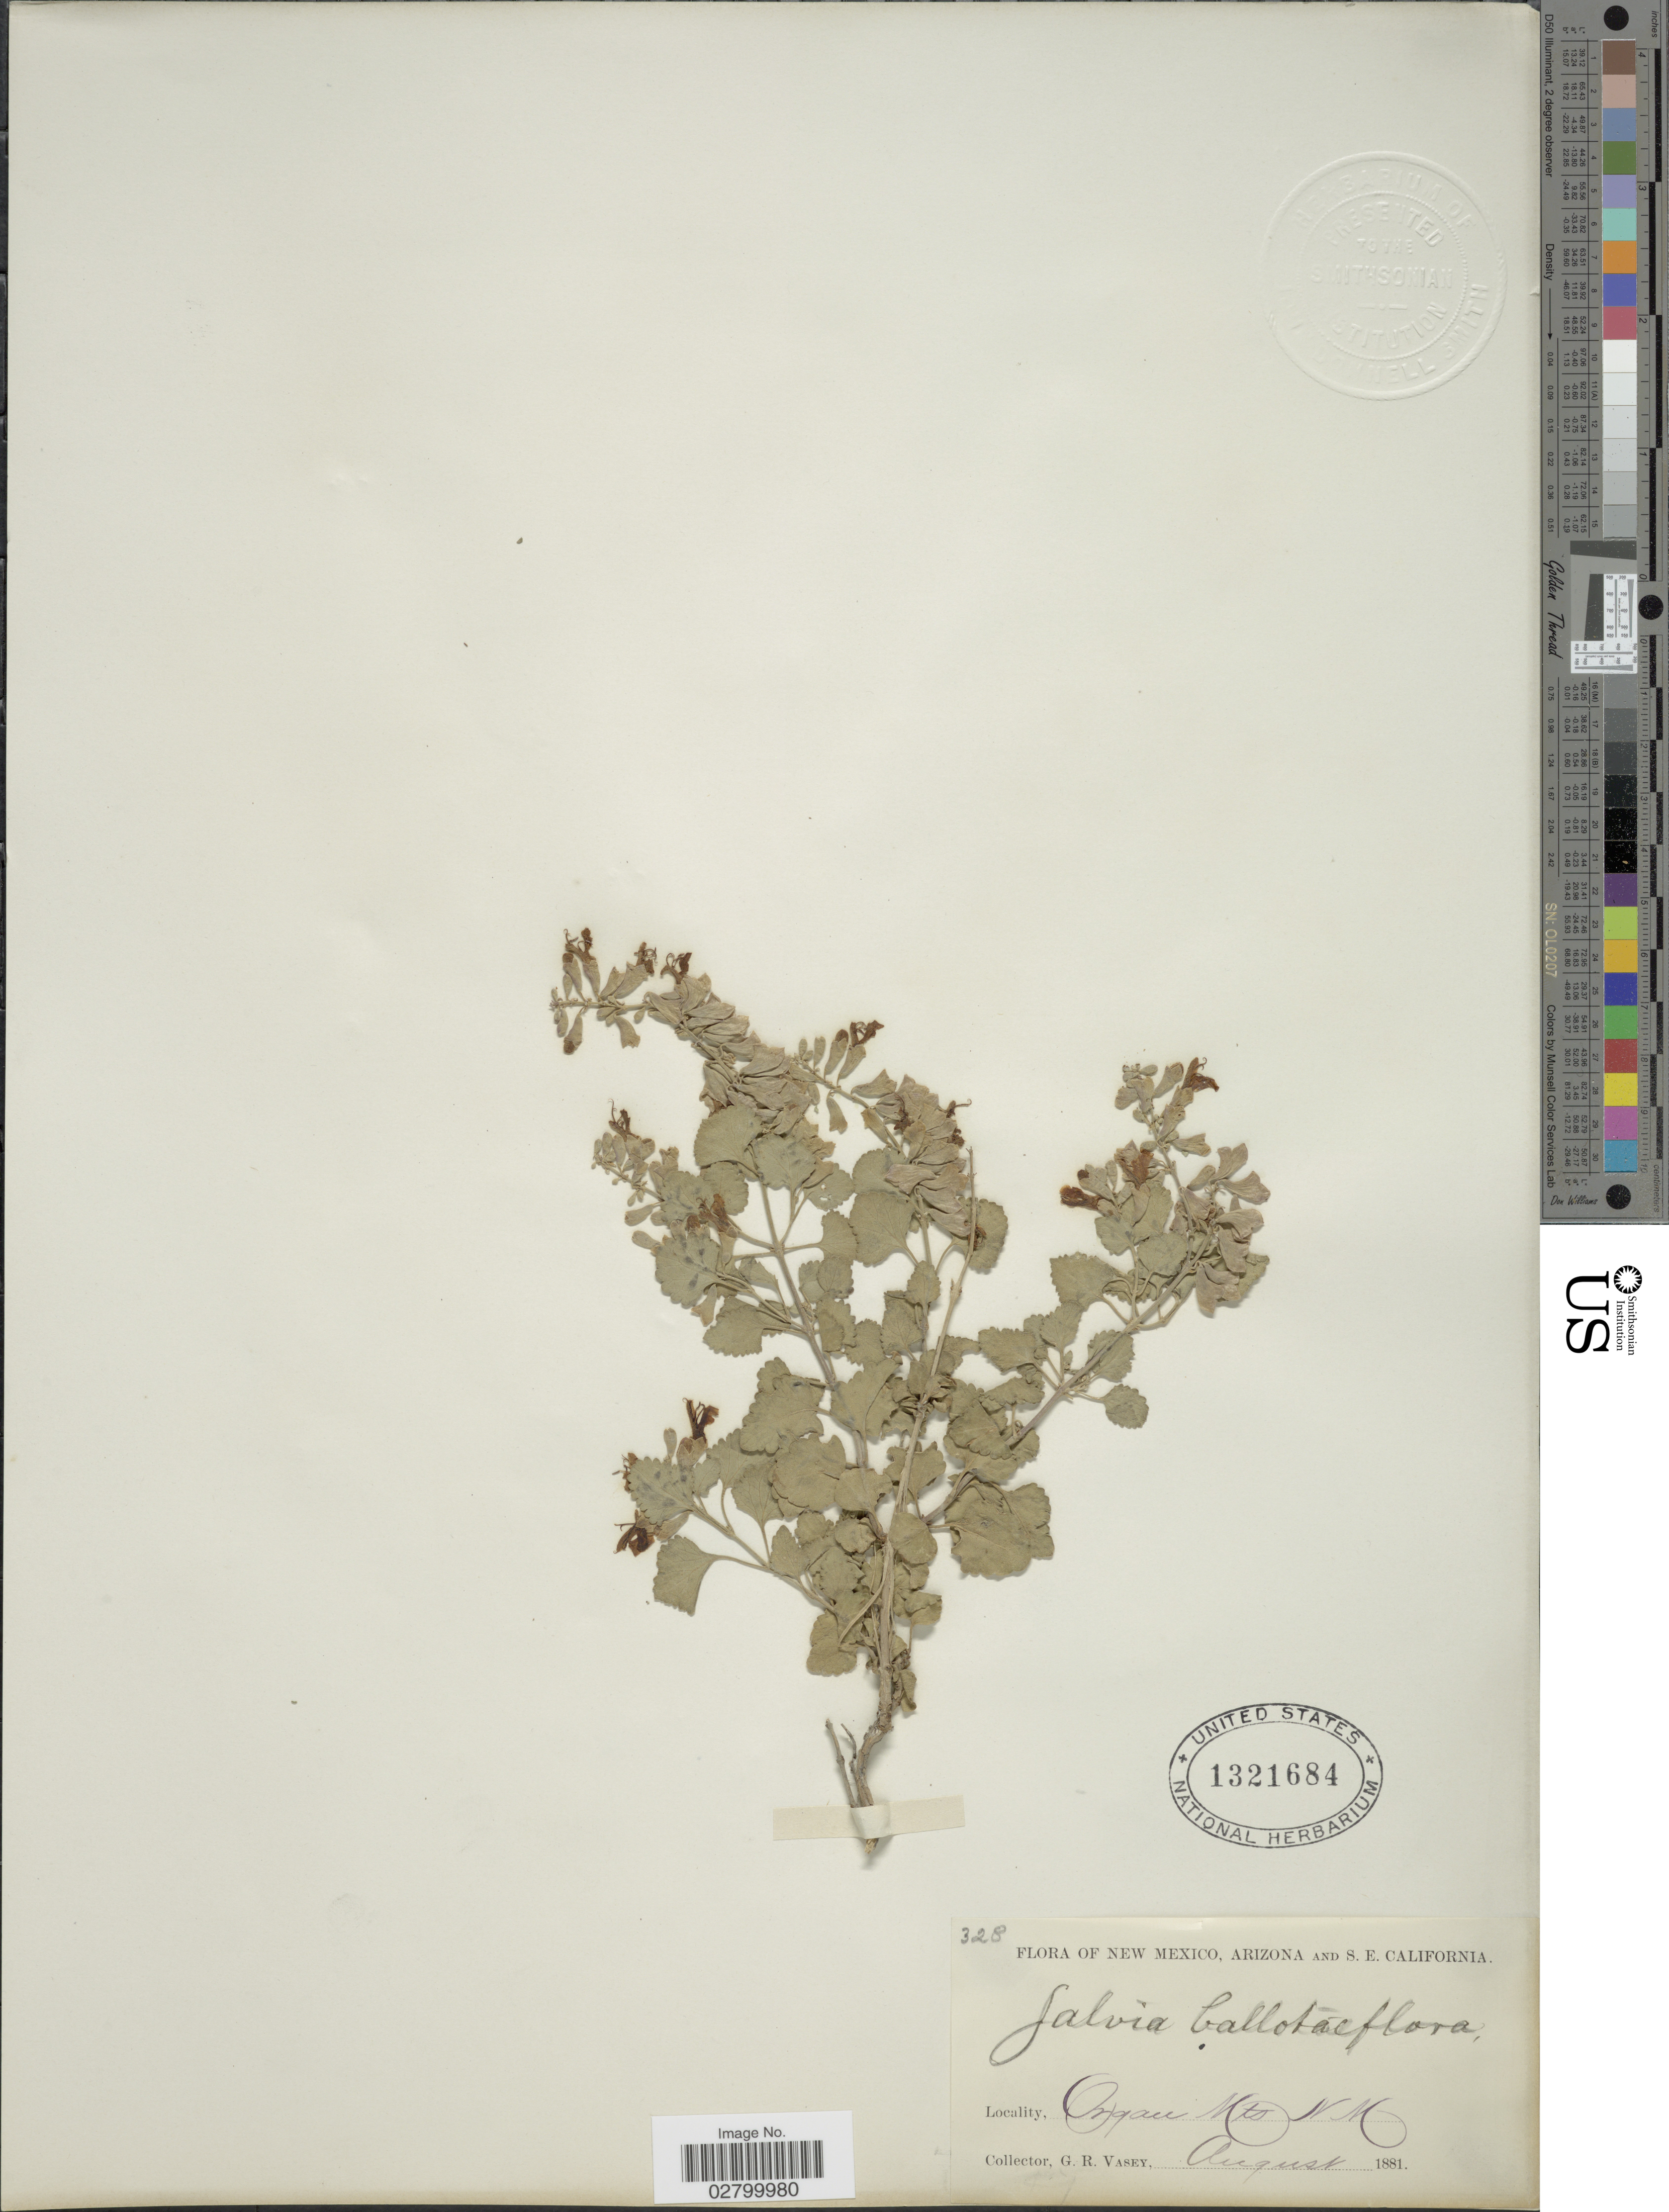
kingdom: Plantae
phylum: Tracheophyta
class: Magnoliopsida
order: Lamiales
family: Lamiaceae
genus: Salvia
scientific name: Salvia pinguifolia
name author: (Fernald) Wooton & Standl.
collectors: G. R. Vasey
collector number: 328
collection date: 1881-08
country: United States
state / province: New Mexico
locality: Organ Mts. N.M.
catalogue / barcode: US 1321684